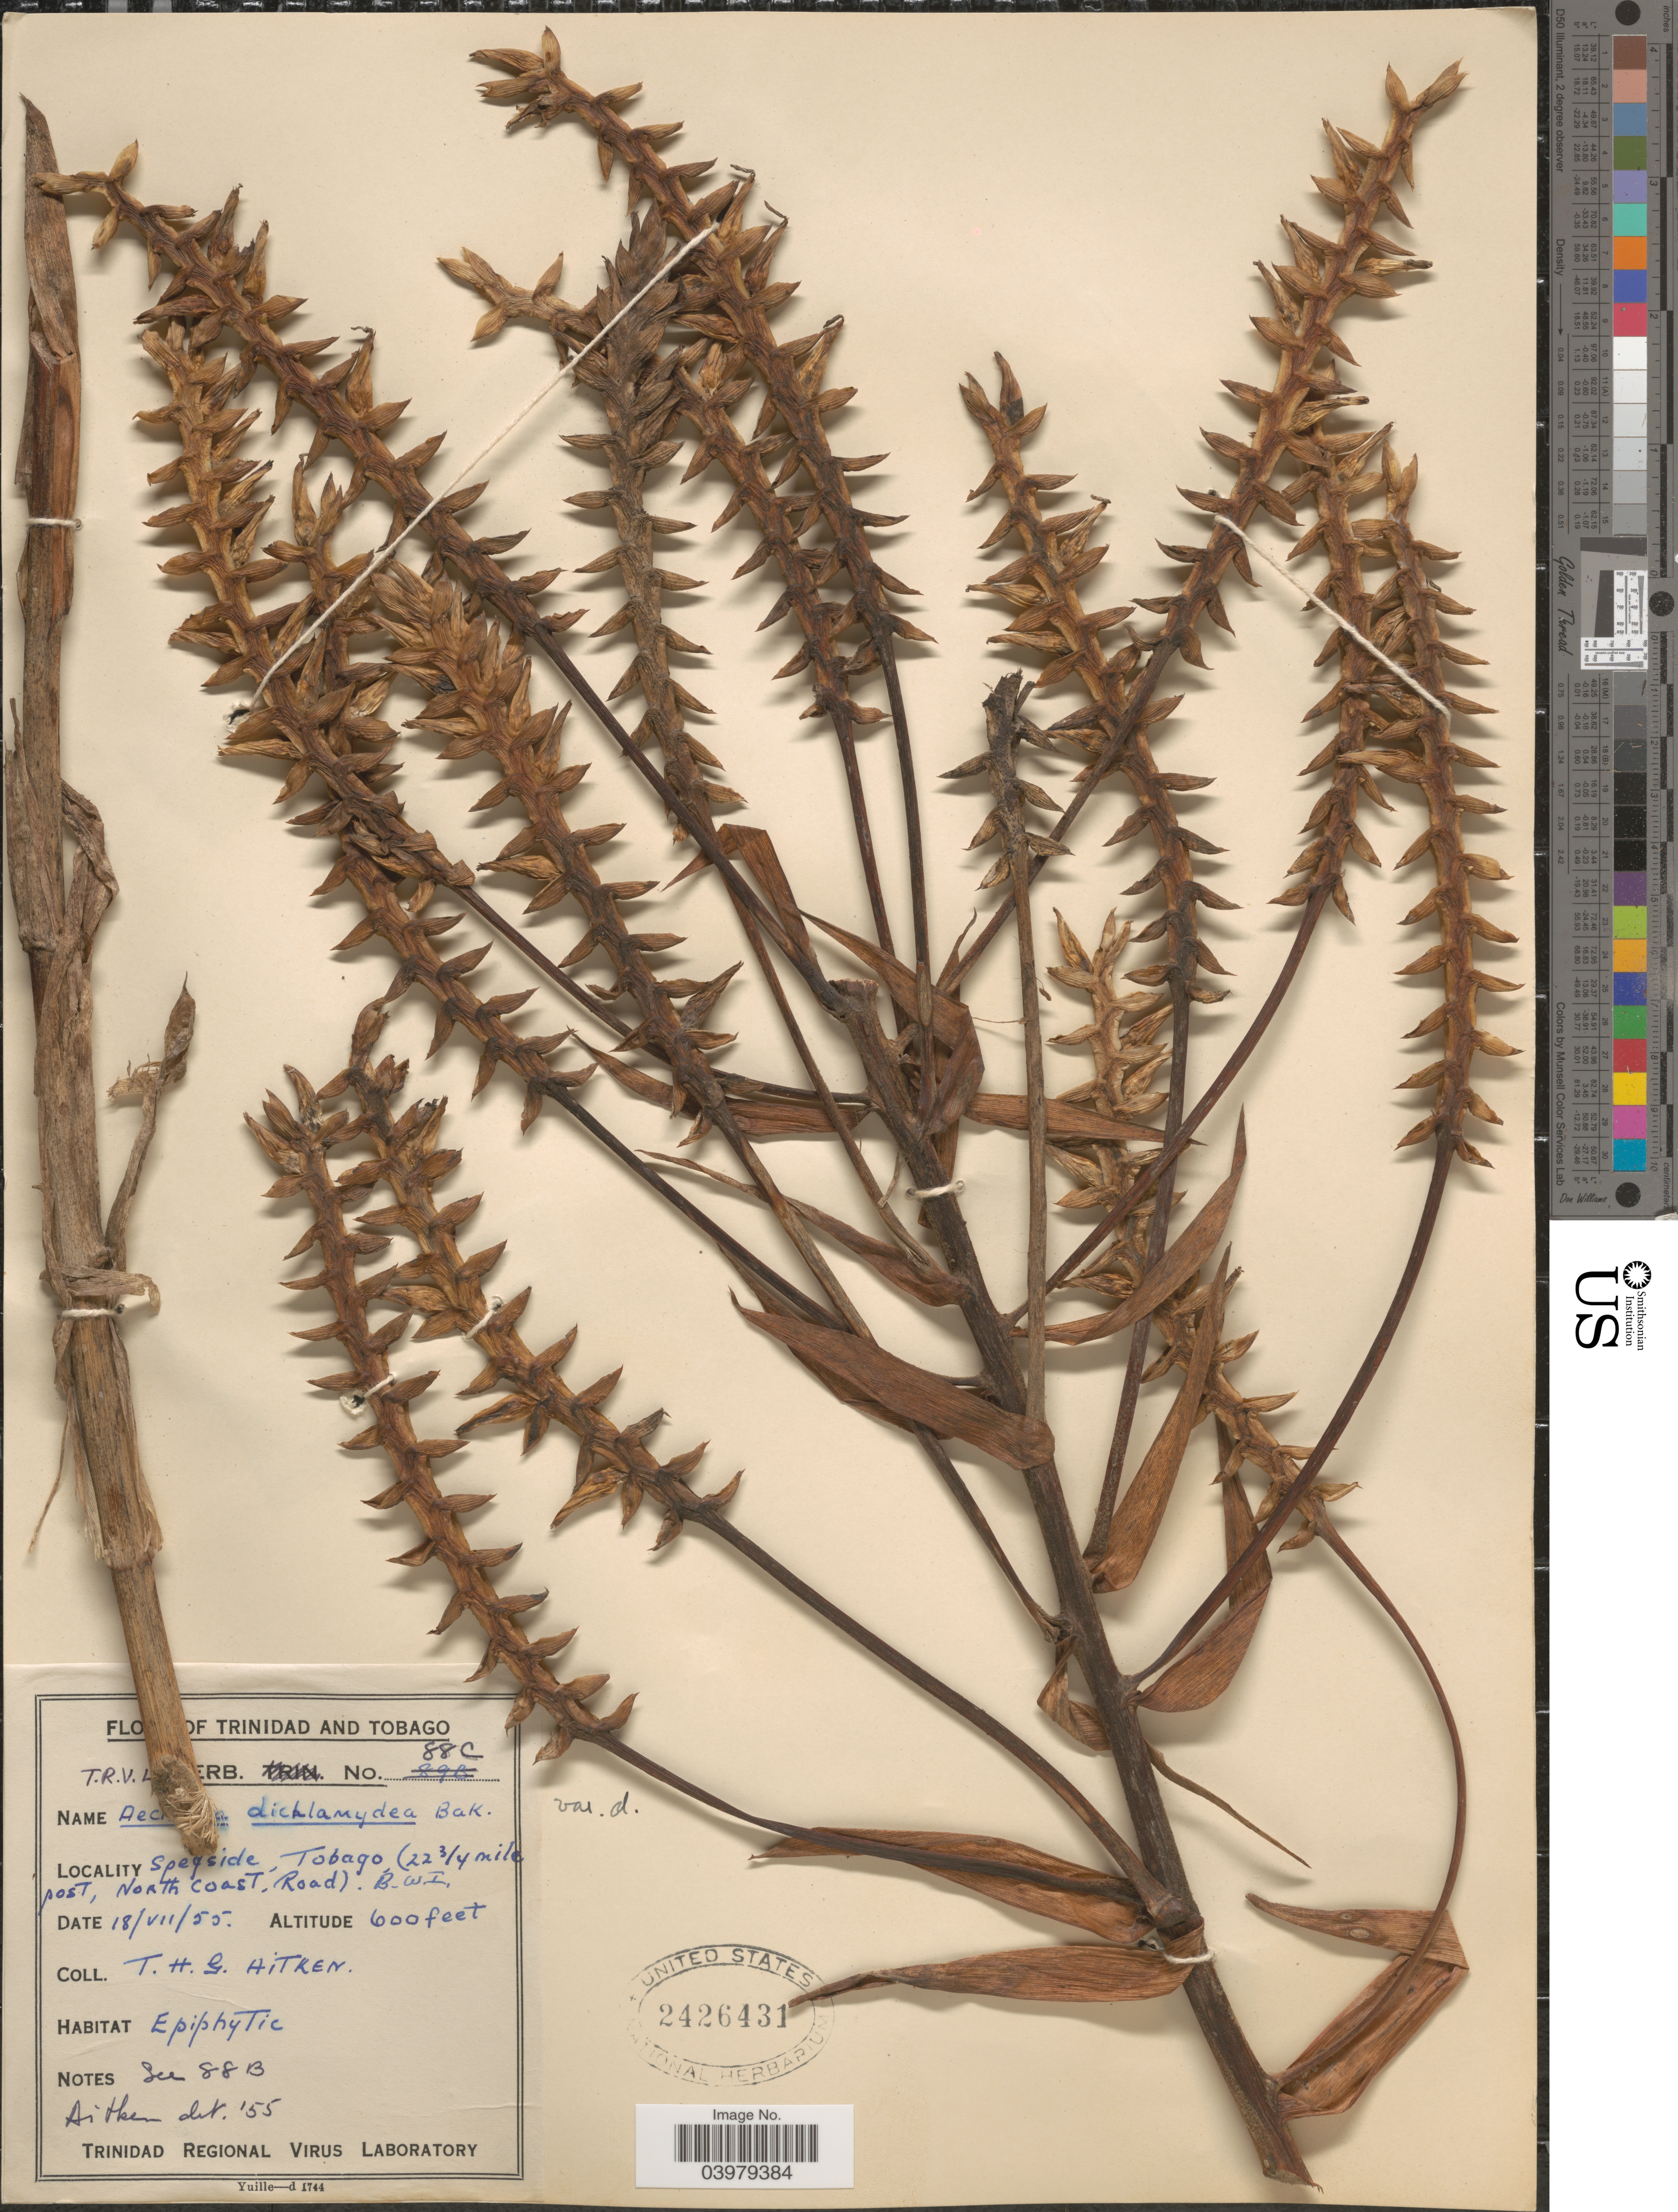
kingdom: Plantae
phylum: Tracheophyta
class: Liliopsida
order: Poales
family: Bromeliaceae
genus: Aechmea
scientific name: Aechmea dichlamydea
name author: Baker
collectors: T. Aitken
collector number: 88C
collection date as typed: Transcribed d/m/y: 18/7/55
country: Trinidad and Tobago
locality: Speyside, Tobago, (22¾ mile post, North Coast Road). B. W. I.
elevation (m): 183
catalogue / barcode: US 2426431